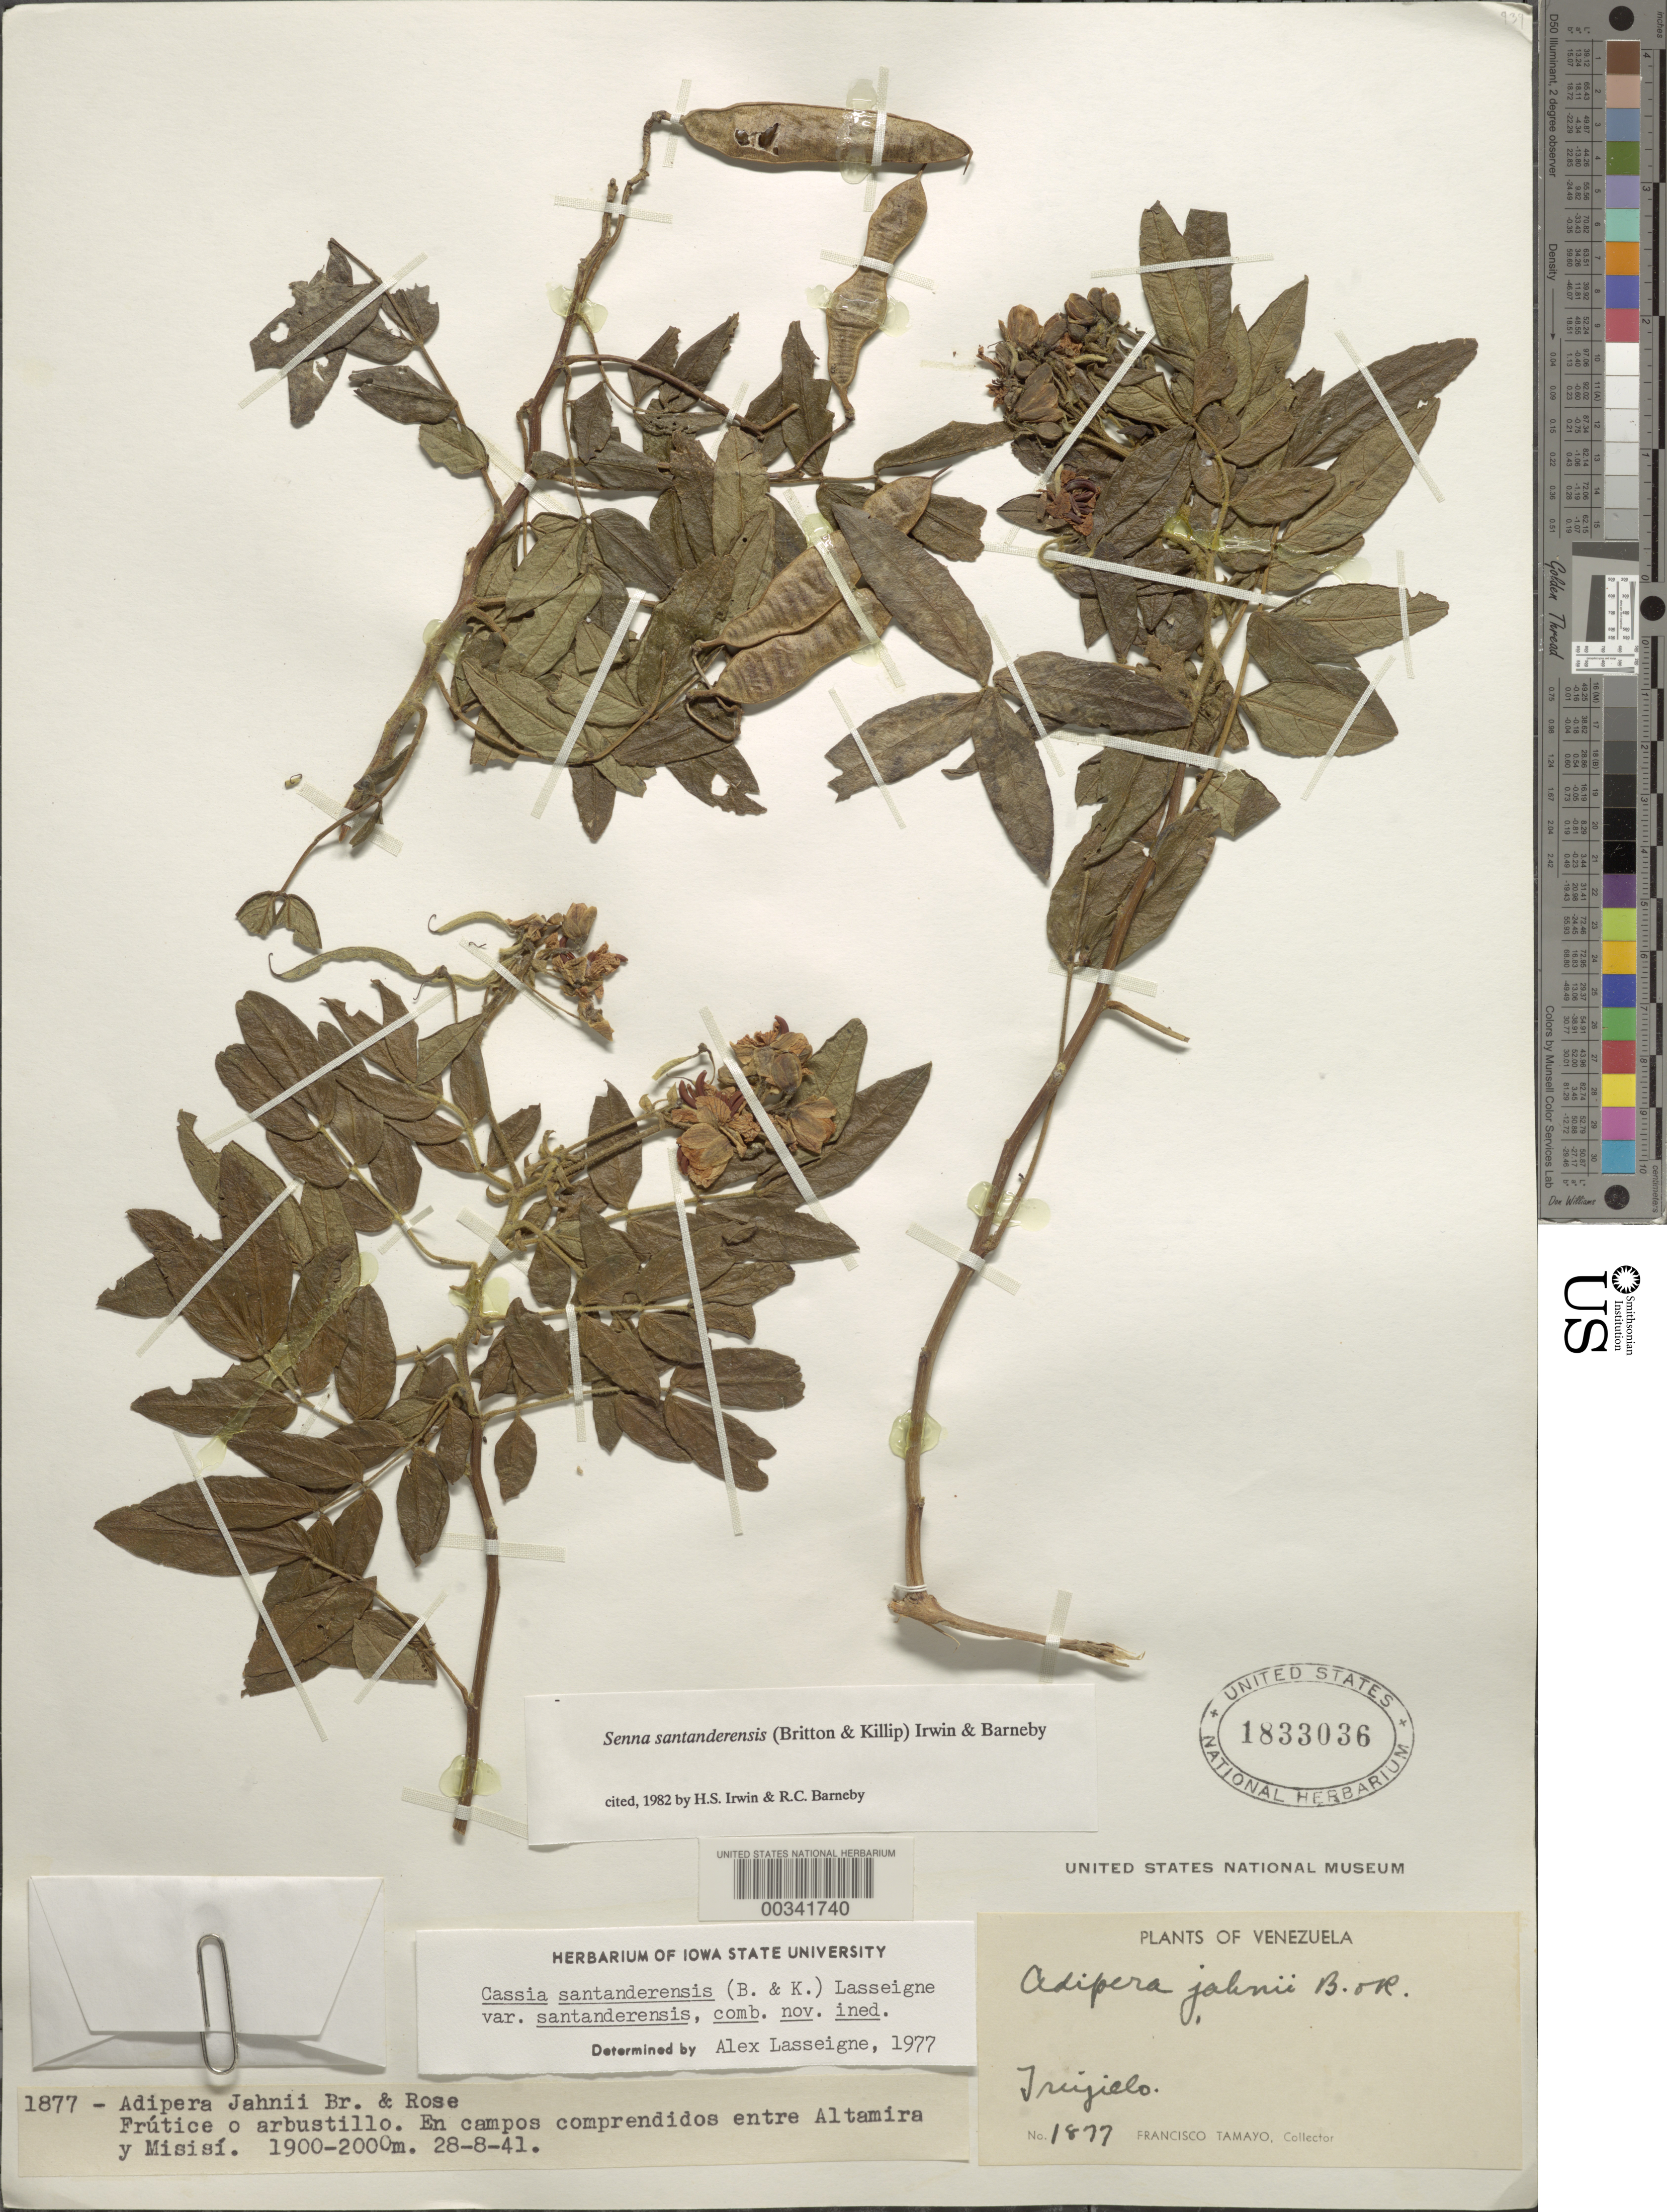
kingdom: Plantae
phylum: Tracheophyta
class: Magnoliopsida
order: Fabales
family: Fabaceae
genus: Senna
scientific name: Senna santanderensis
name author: (Britton & Killip) H.S. Irwin & Barneby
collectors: F. Tamayo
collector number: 1877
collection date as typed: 28 Aug 1941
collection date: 1941-08-28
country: Venezuela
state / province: Trujillo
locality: Between altamira and misisi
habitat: En campos comprendidos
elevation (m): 1900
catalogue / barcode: US 1833036